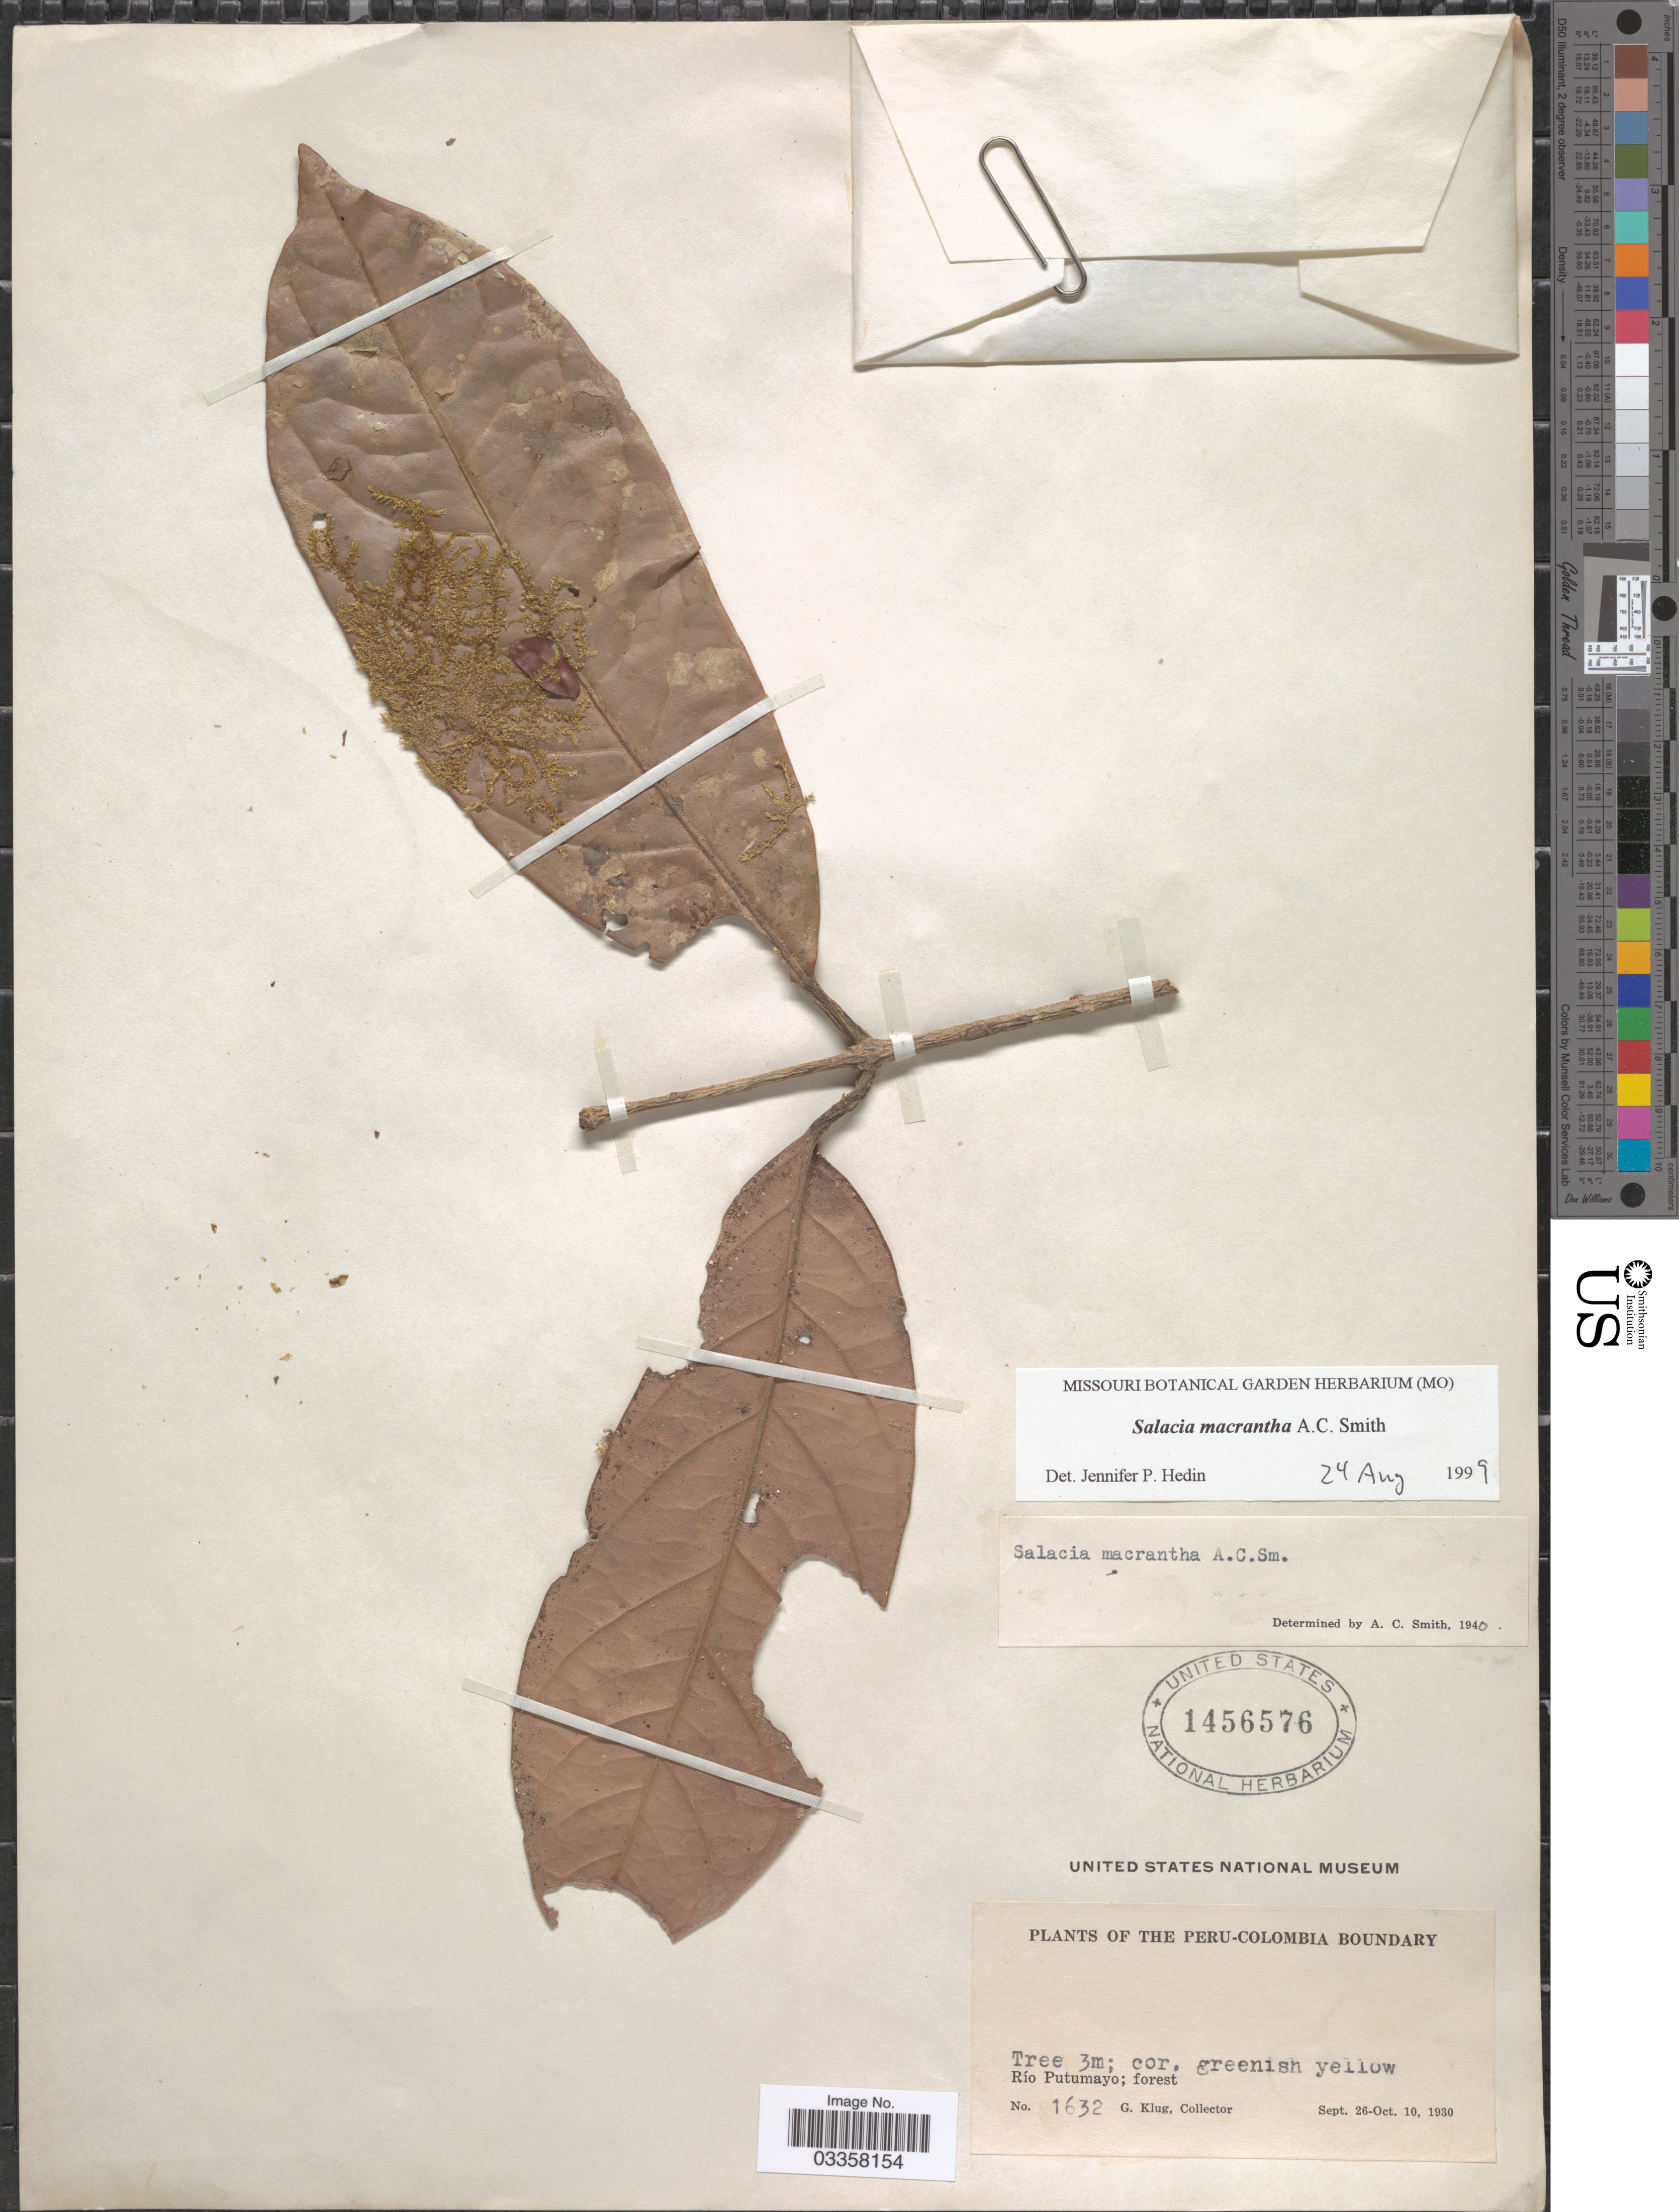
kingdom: Plantae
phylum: Tracheophyta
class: Magnoliopsida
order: Celastrales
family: Celastraceae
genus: Salacia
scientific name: Salacia macrantha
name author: A.C. Sm.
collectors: G. Klug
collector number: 1632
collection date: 1930-09-26/1930-10-10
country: Colombia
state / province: Putumayo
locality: Río Putumayo.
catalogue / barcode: US 1456576